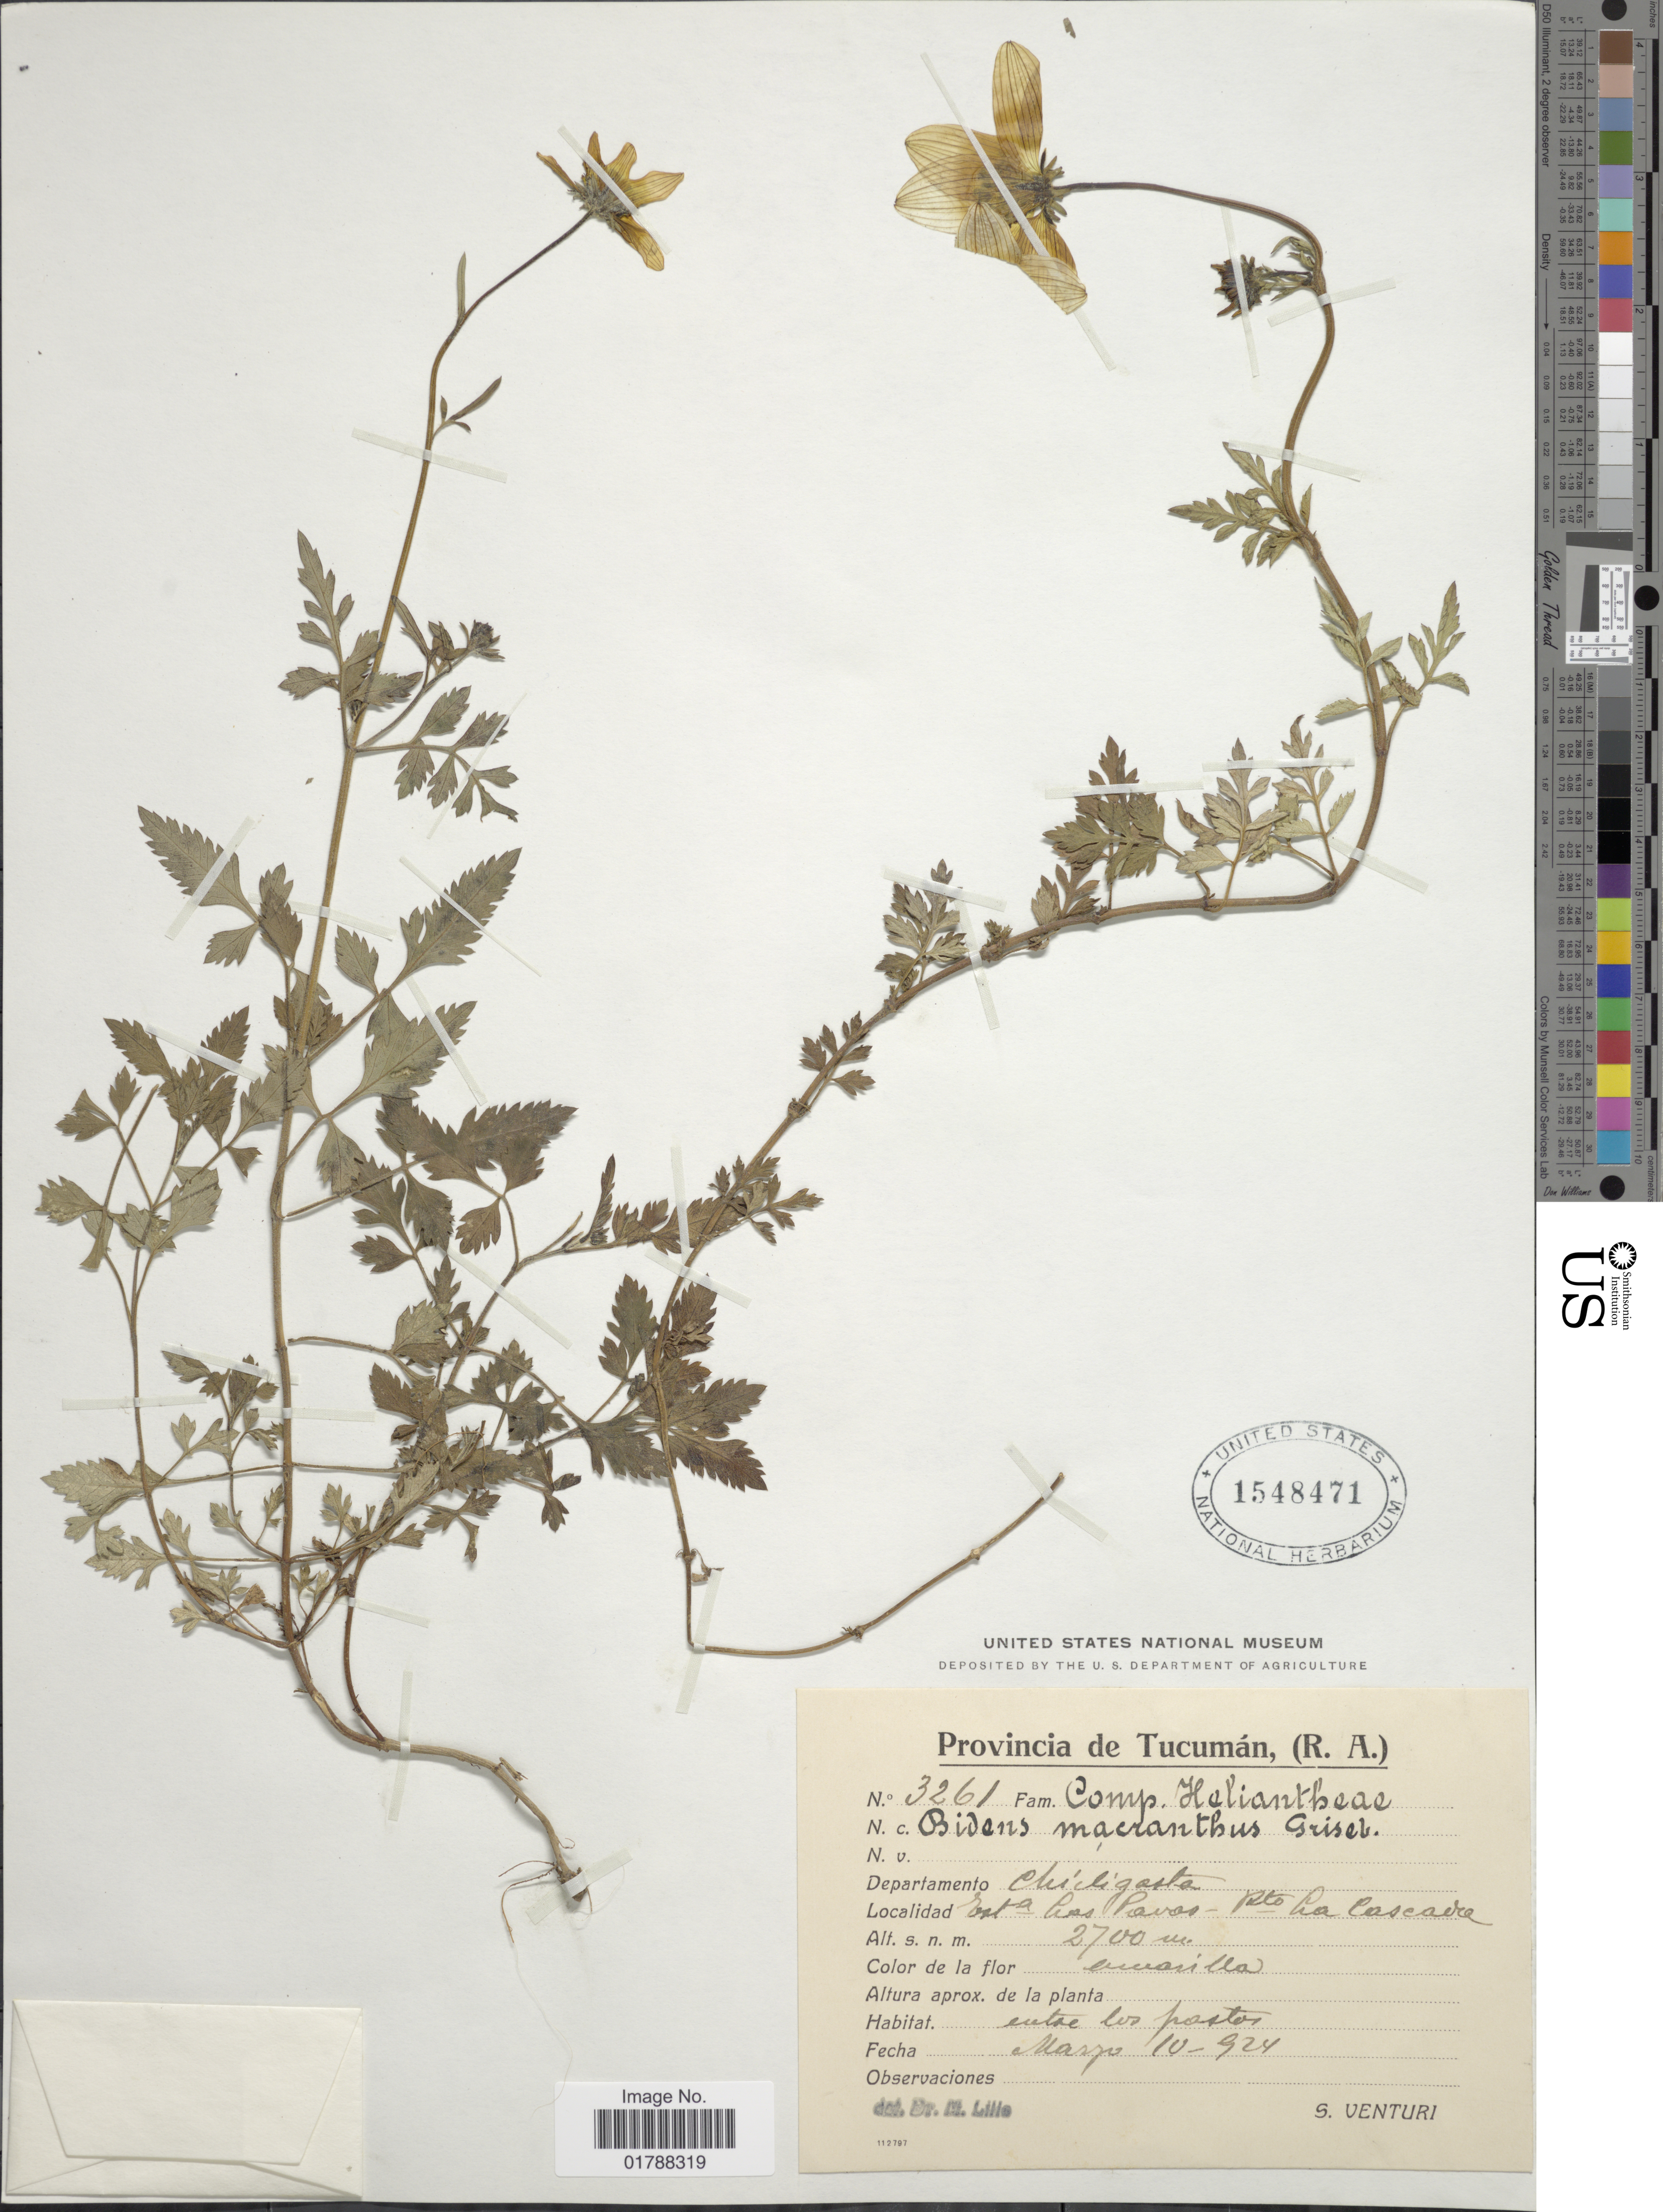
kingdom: Plantae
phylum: Tracheophyta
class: Magnoliopsida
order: Asterales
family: Asteraceae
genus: Bidens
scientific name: Bidens andicola var. decomposita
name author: Kuntze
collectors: S. Venturi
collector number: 3261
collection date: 1924-03-10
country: Argentina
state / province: Tucuman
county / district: Chicligasta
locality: Est-a Las Pavas- Rto La Cascada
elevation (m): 2700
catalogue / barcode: US 1548471